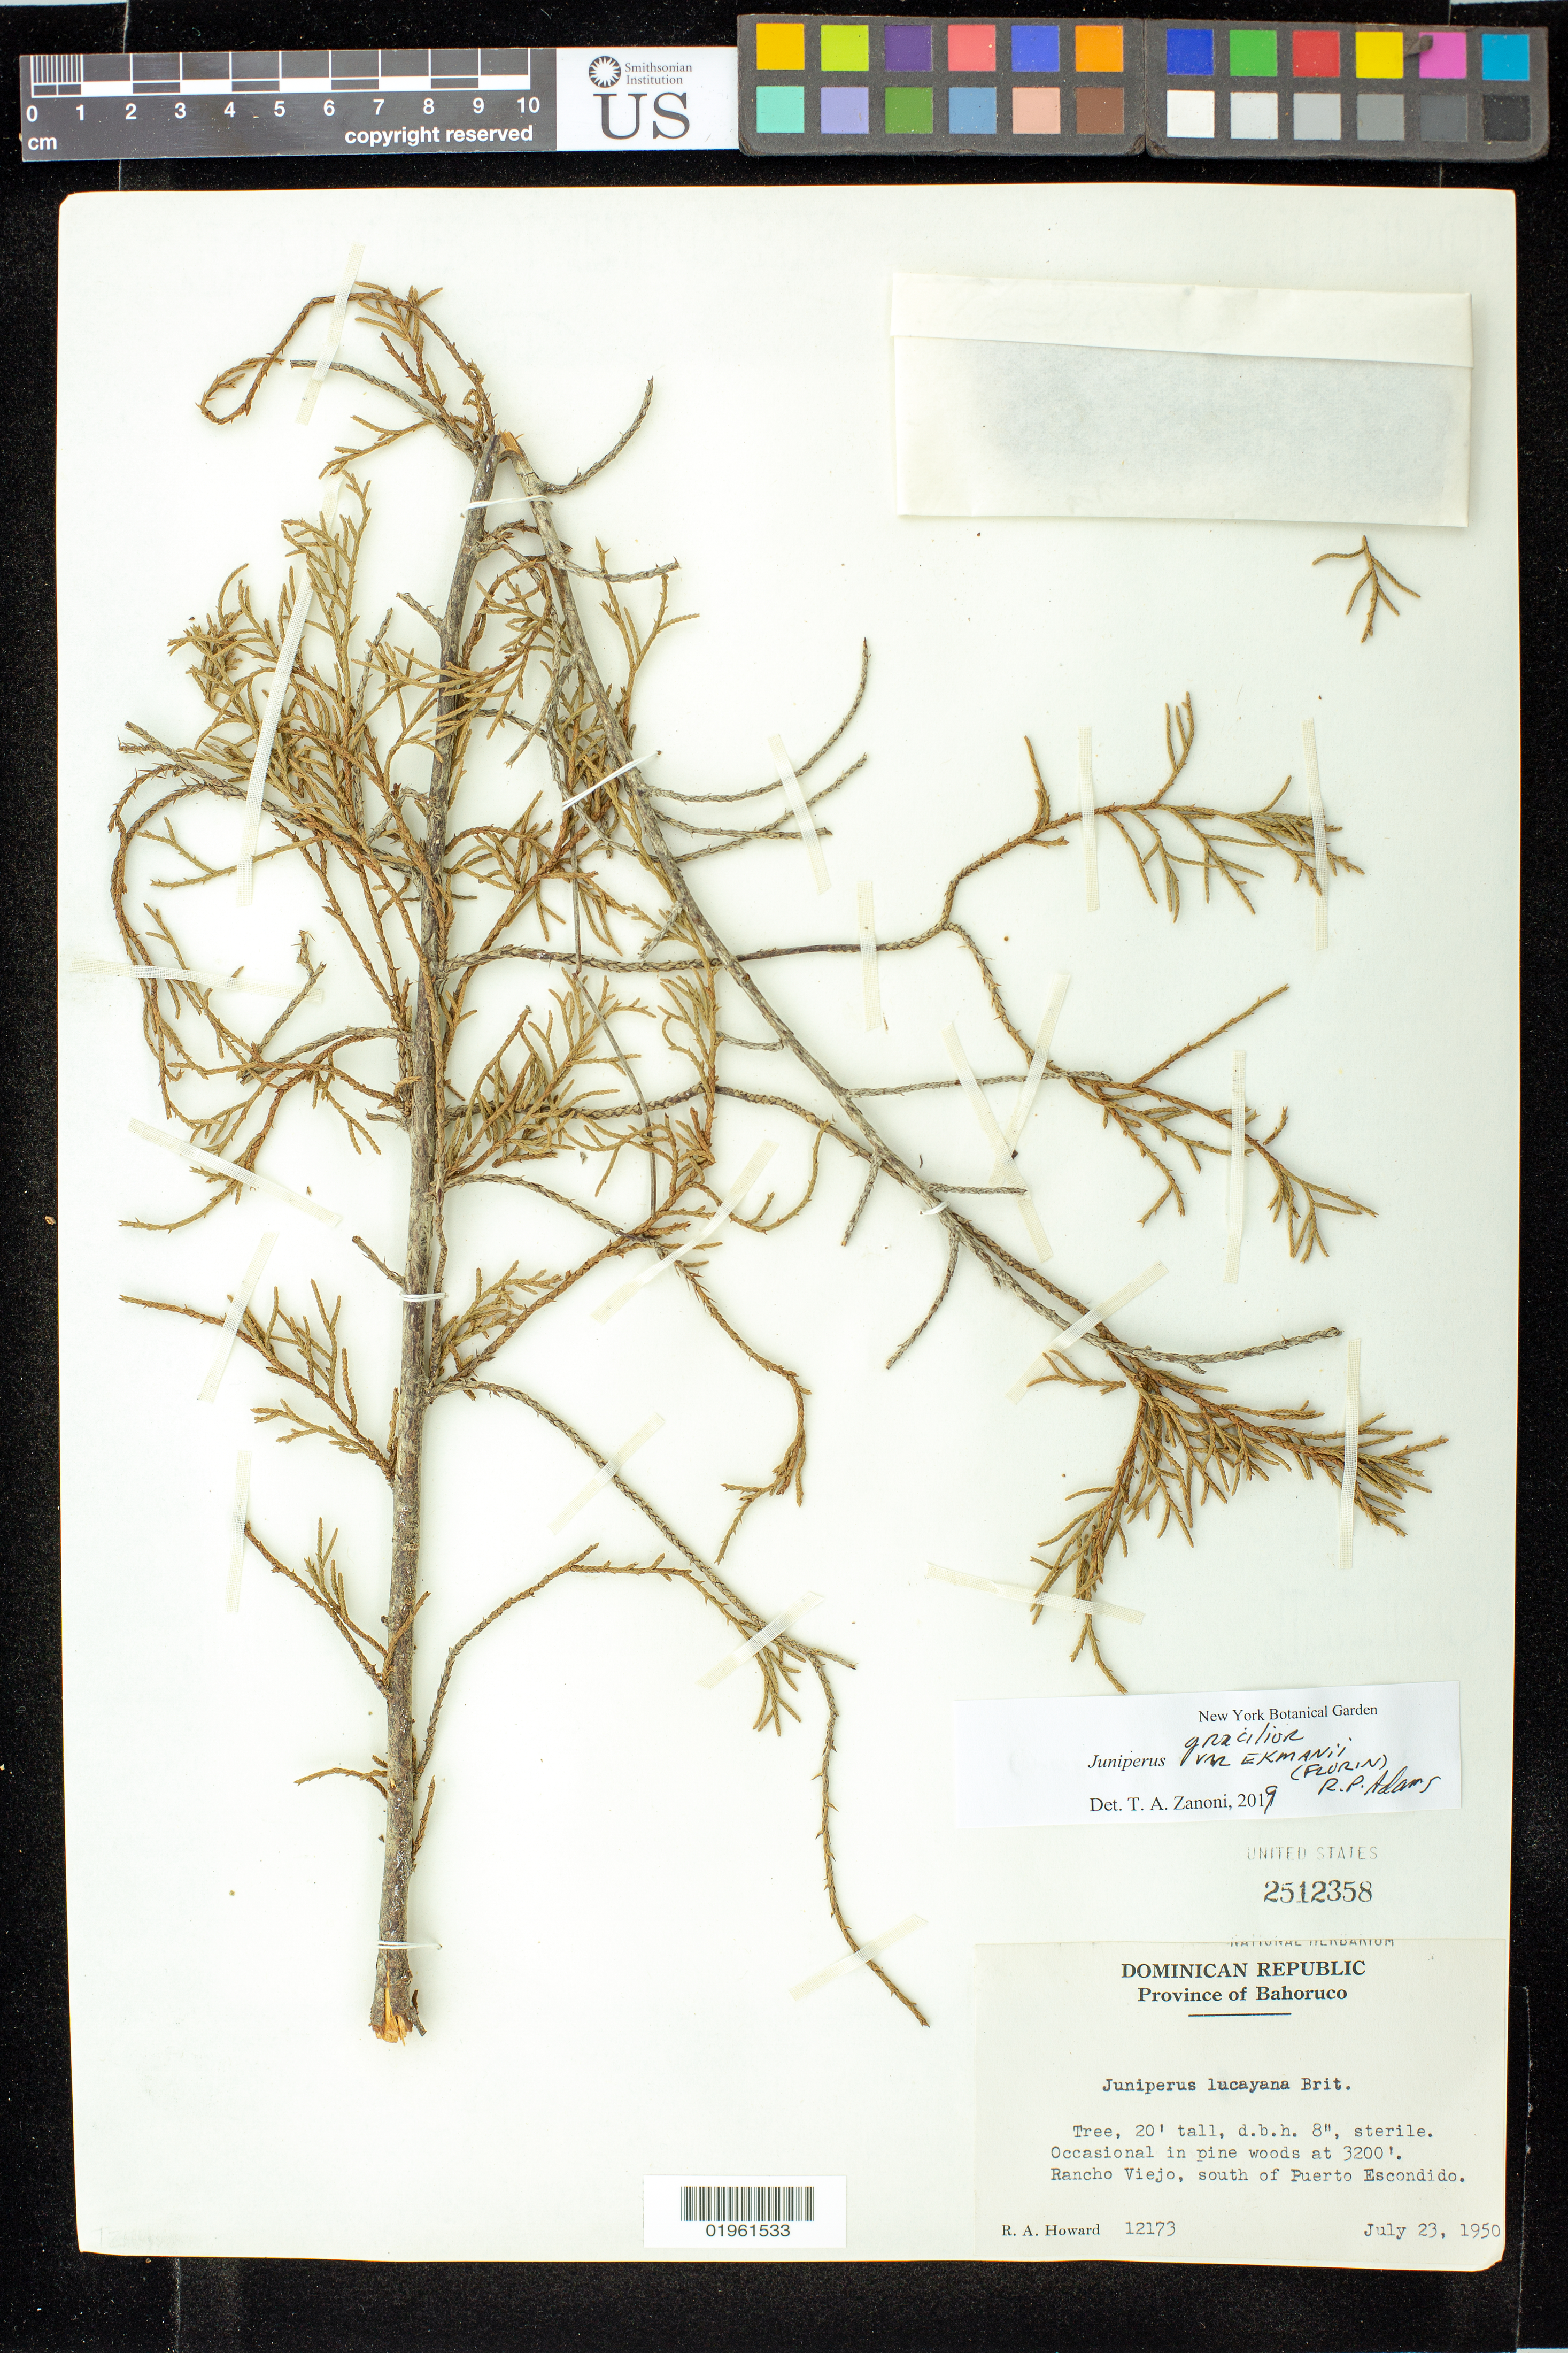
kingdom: Plantae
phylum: Tracheophyta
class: Pinopsida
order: Pinales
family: Cupressaceae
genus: Juniperus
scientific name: Juniperus gracilior var. ekmanii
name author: (Florin) R.P. Adams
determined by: Zanoni, T. A., (NY), New York Botanical Garden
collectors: R. A. Howard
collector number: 12173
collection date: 1950-07-23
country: Dominican Republic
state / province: Baoruco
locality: Rancho Viejo, S of Puerto Escondido.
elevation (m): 975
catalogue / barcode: US 2512358